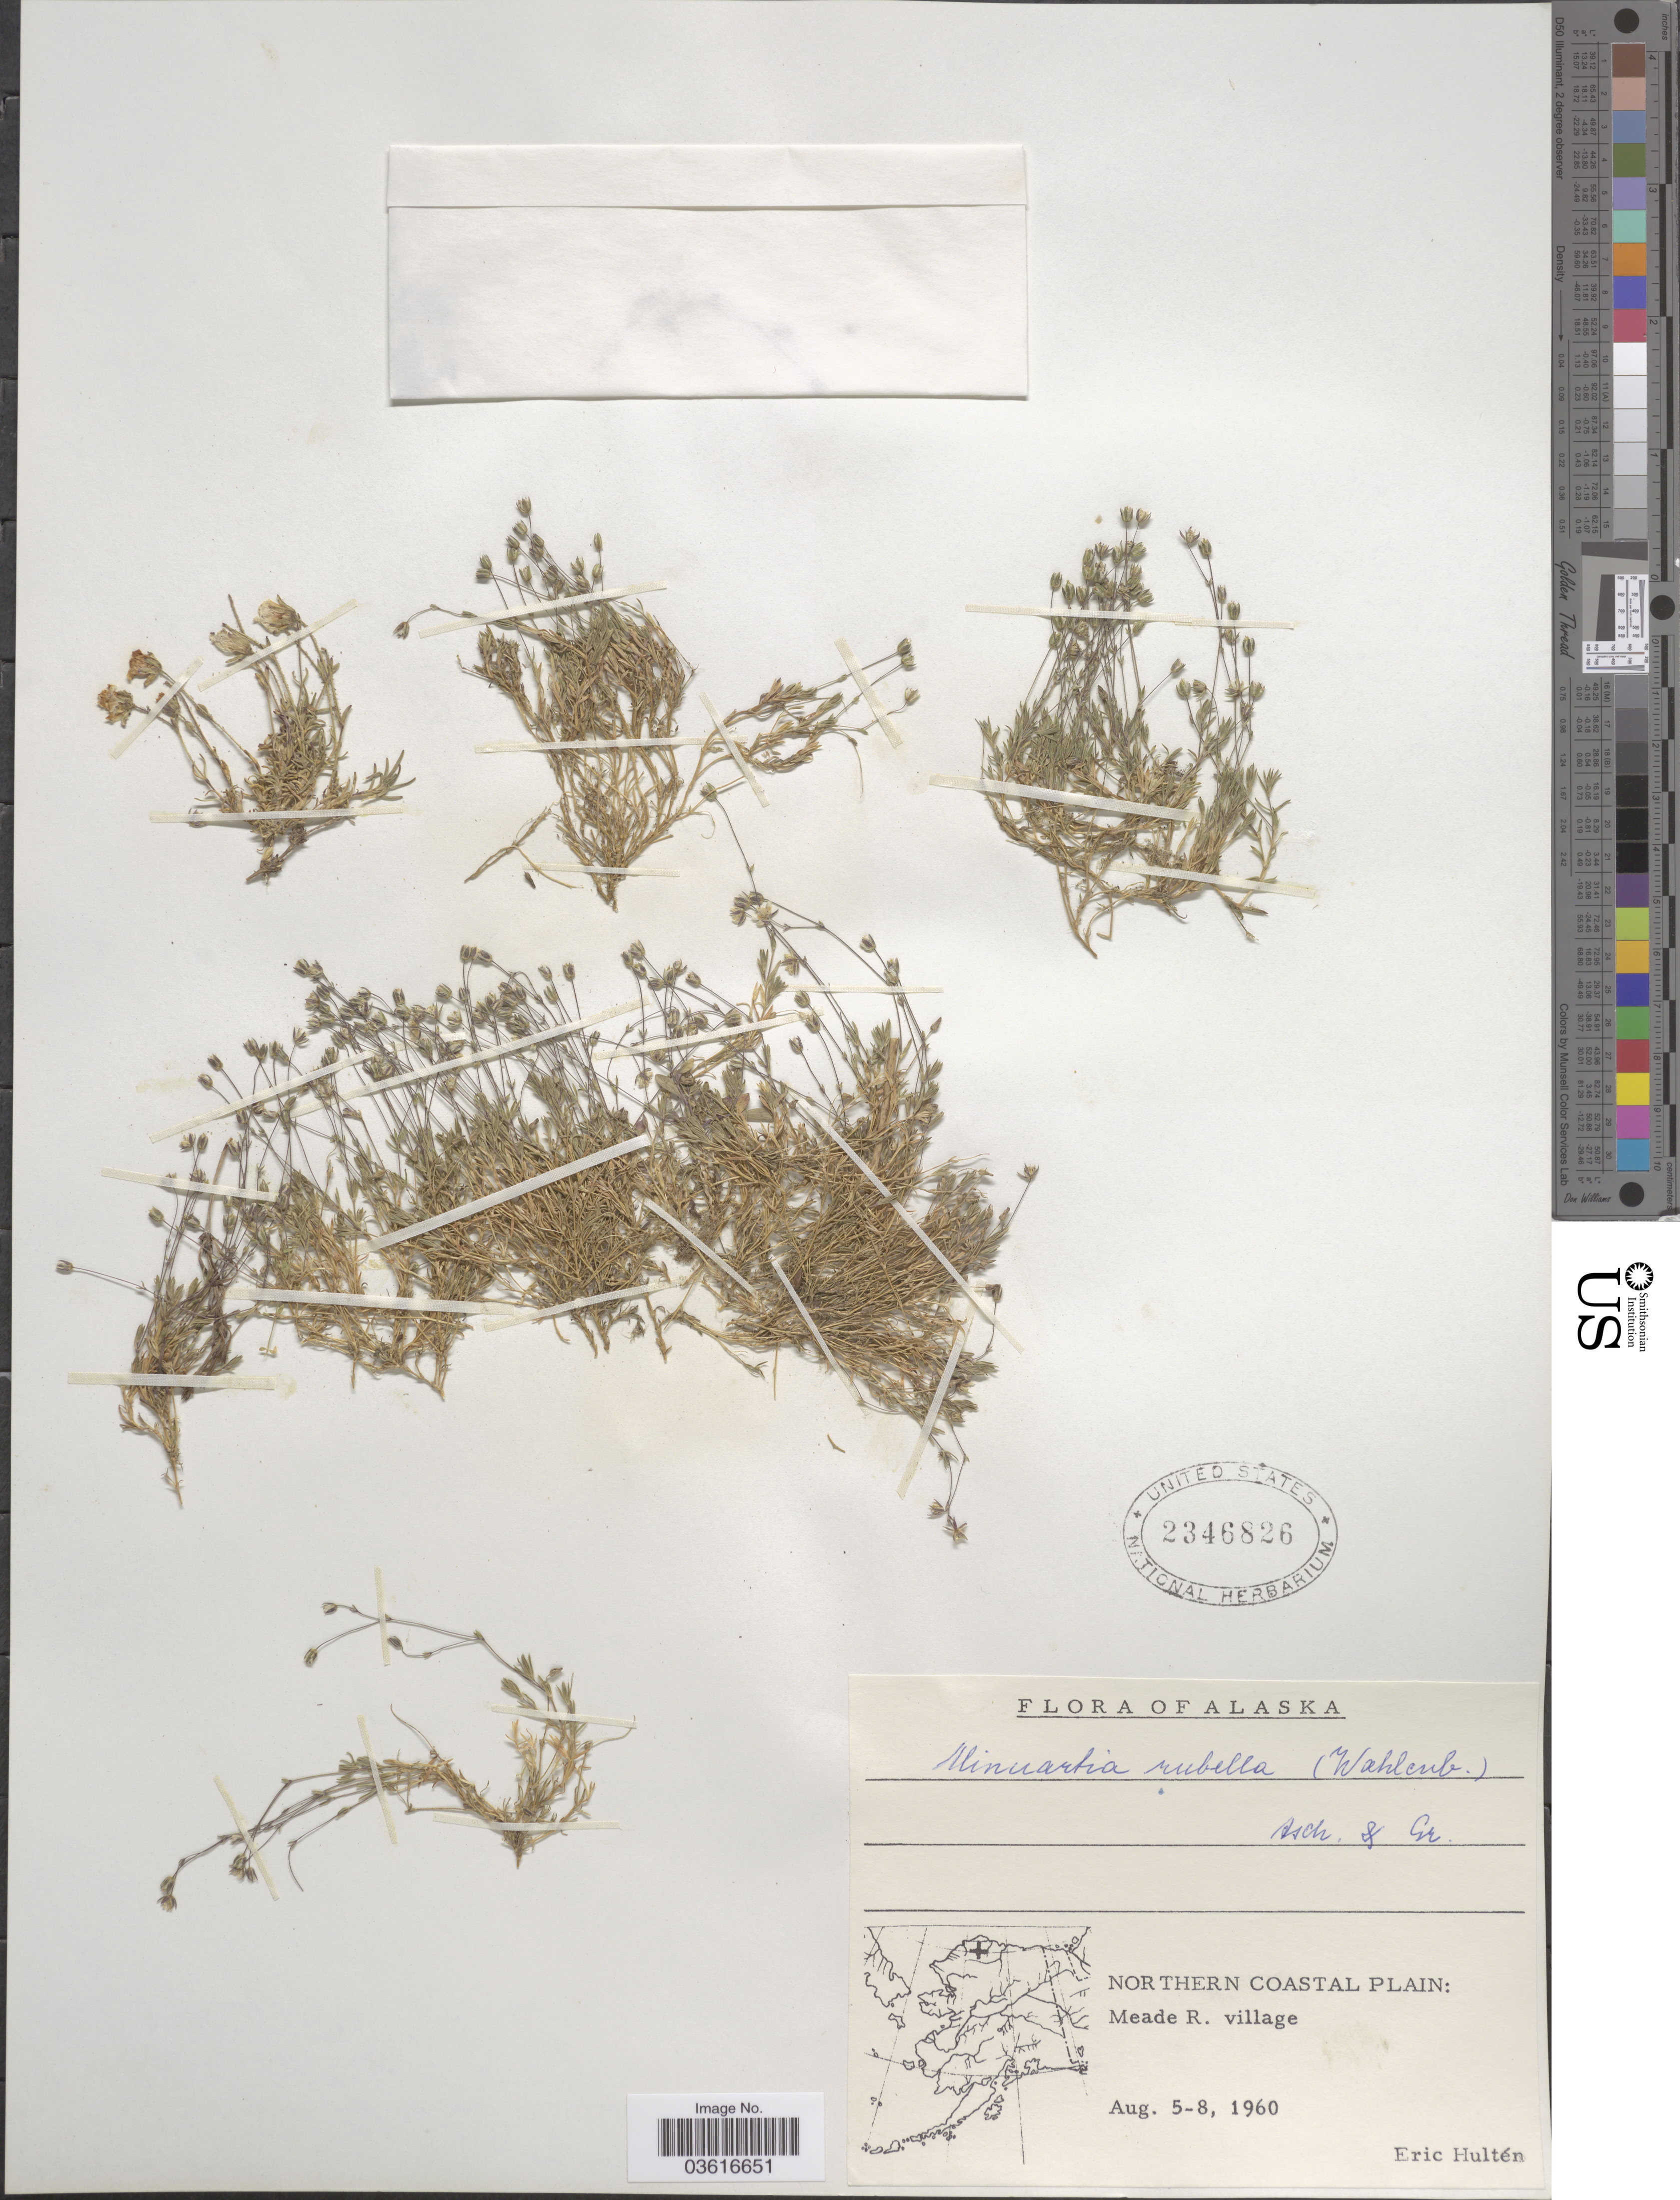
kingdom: Plantae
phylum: Tracheophyta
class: Magnoliopsida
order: Caryophyllales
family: Caryophyllaceae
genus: Minuartia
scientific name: Minuartia rubella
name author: (Wahlenb.) Hiern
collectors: E. G. Hultén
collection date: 1960-08-05/1960-08-08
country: United States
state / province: Alaska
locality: Northern Coastal Plain, Meade R. village.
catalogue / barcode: US 2346826